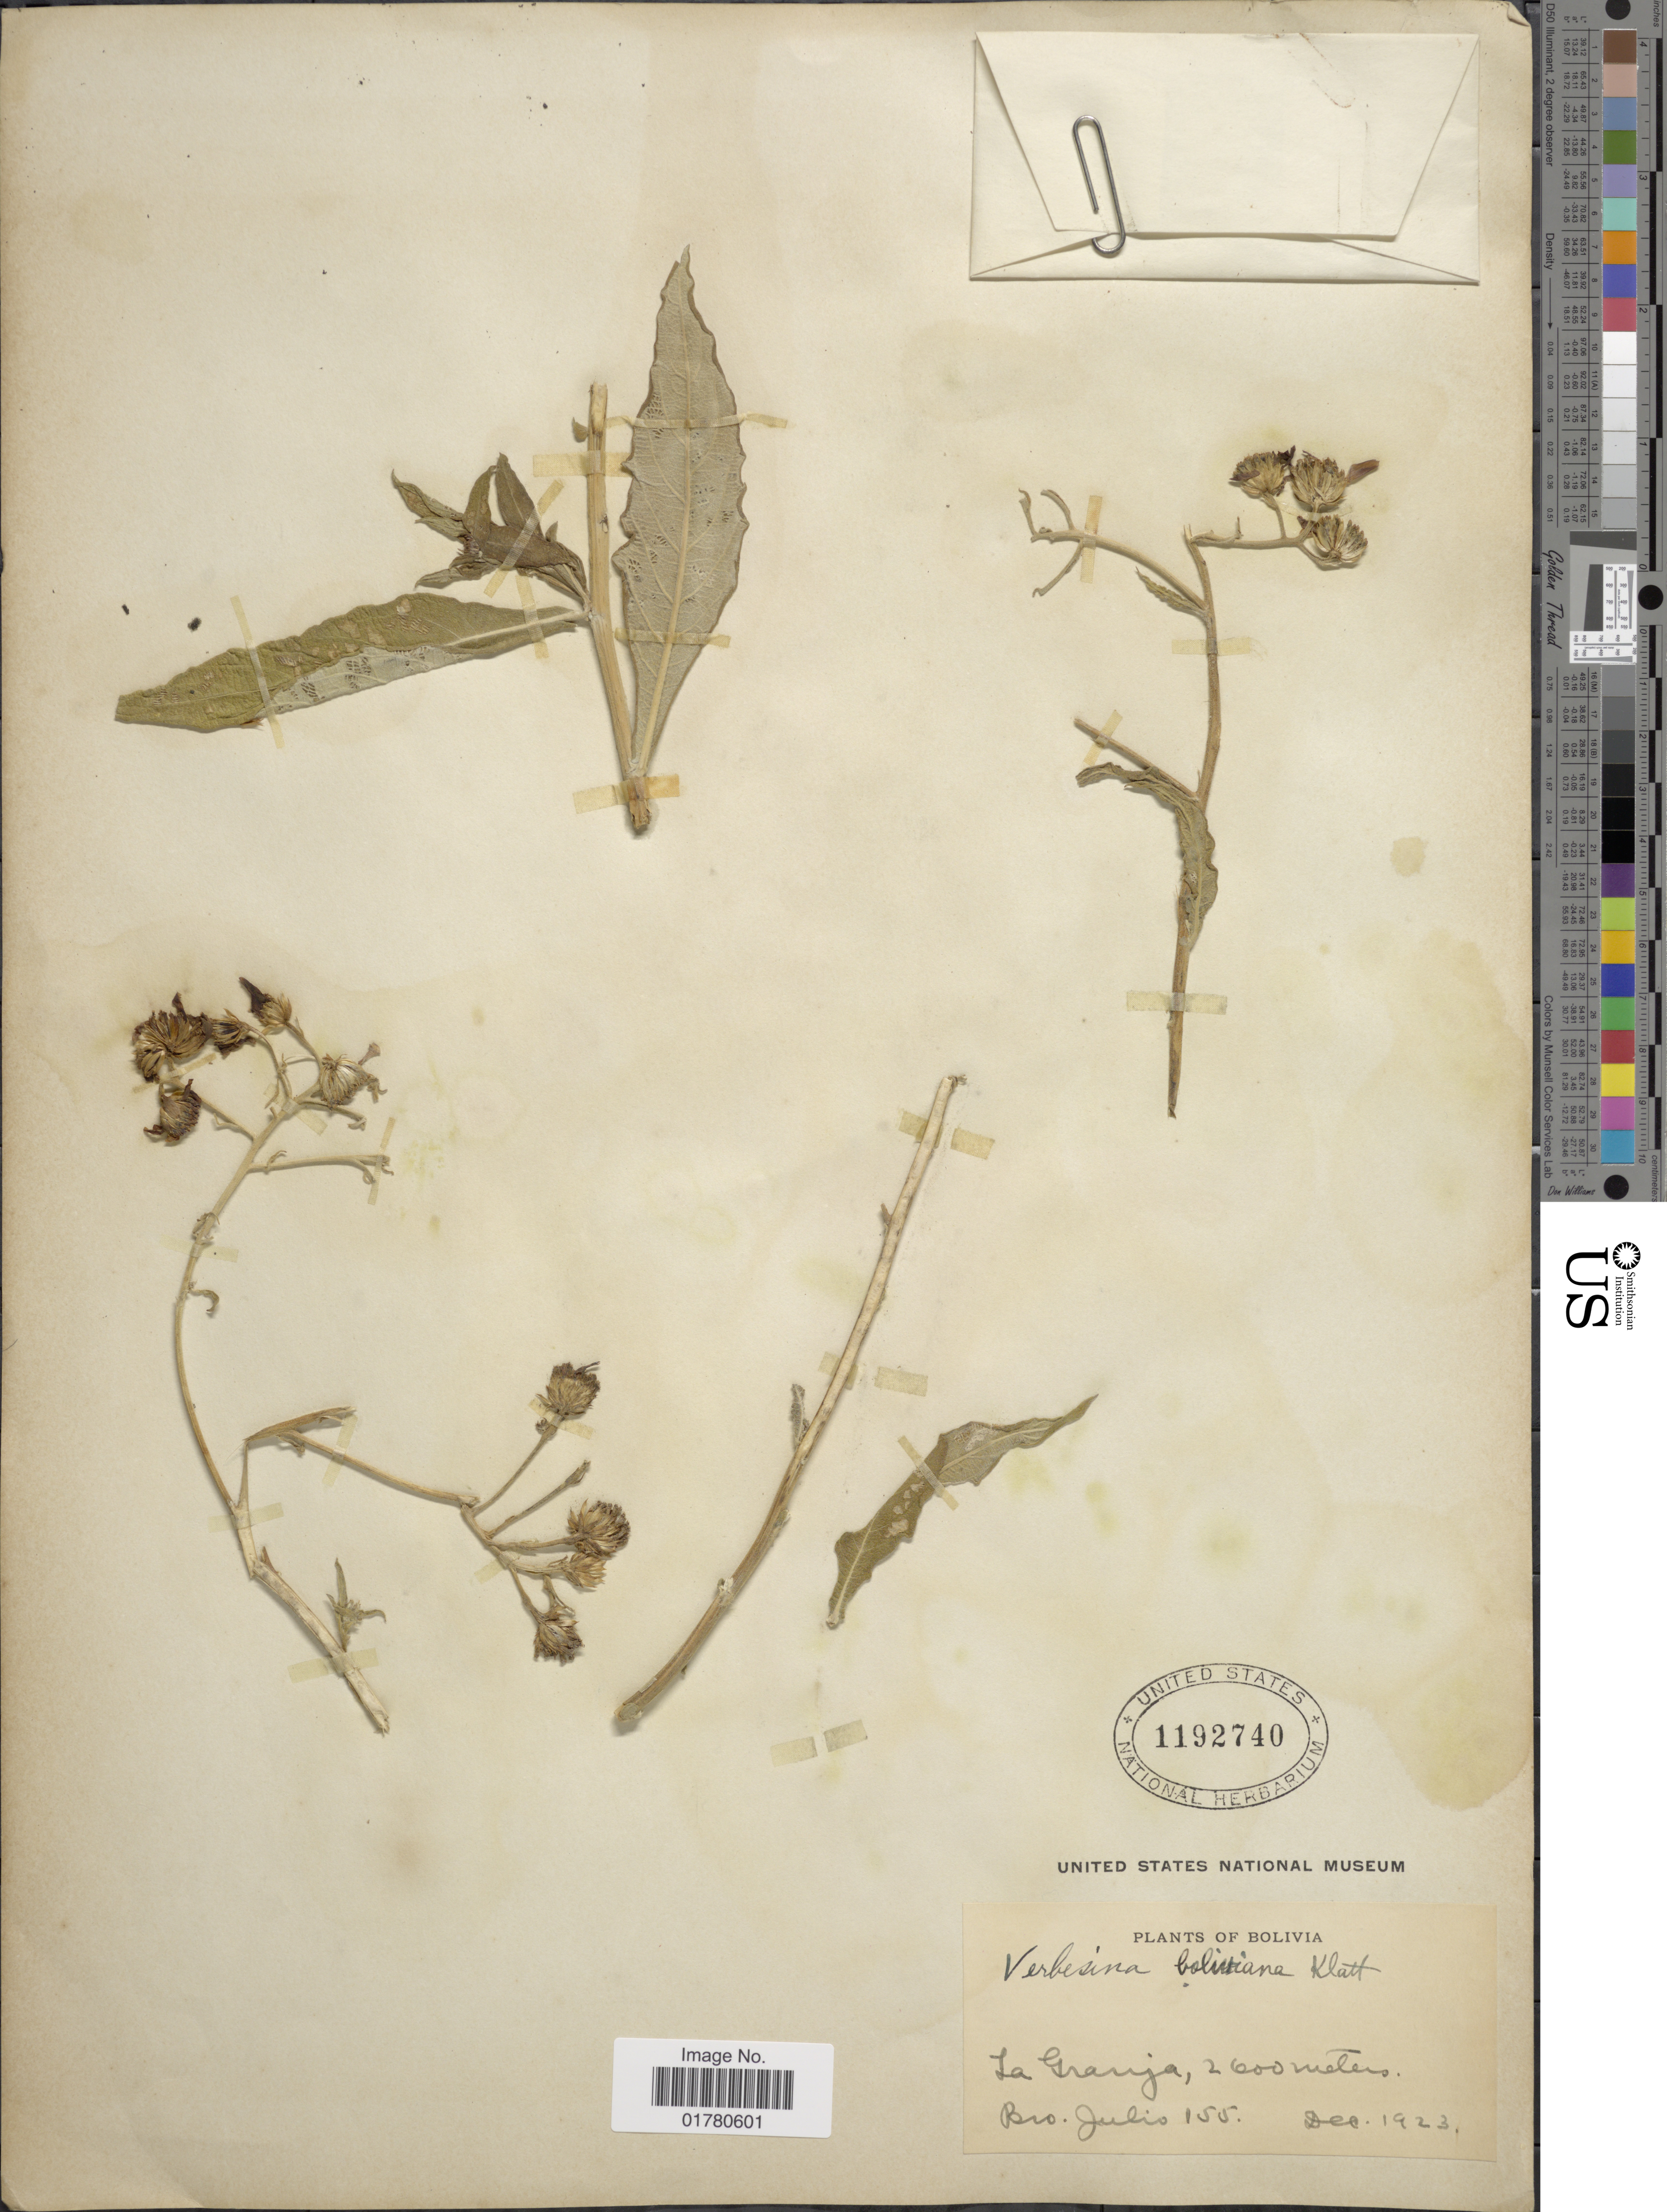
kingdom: Plantae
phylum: Tracheophyta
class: Magnoliopsida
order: Asterales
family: Asteraceae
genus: Verbesina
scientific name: Verbesina boliviana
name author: Klatt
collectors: Bro. Julio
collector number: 155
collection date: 1923-12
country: Bolivia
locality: La Granja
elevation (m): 2600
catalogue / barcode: US 1192740